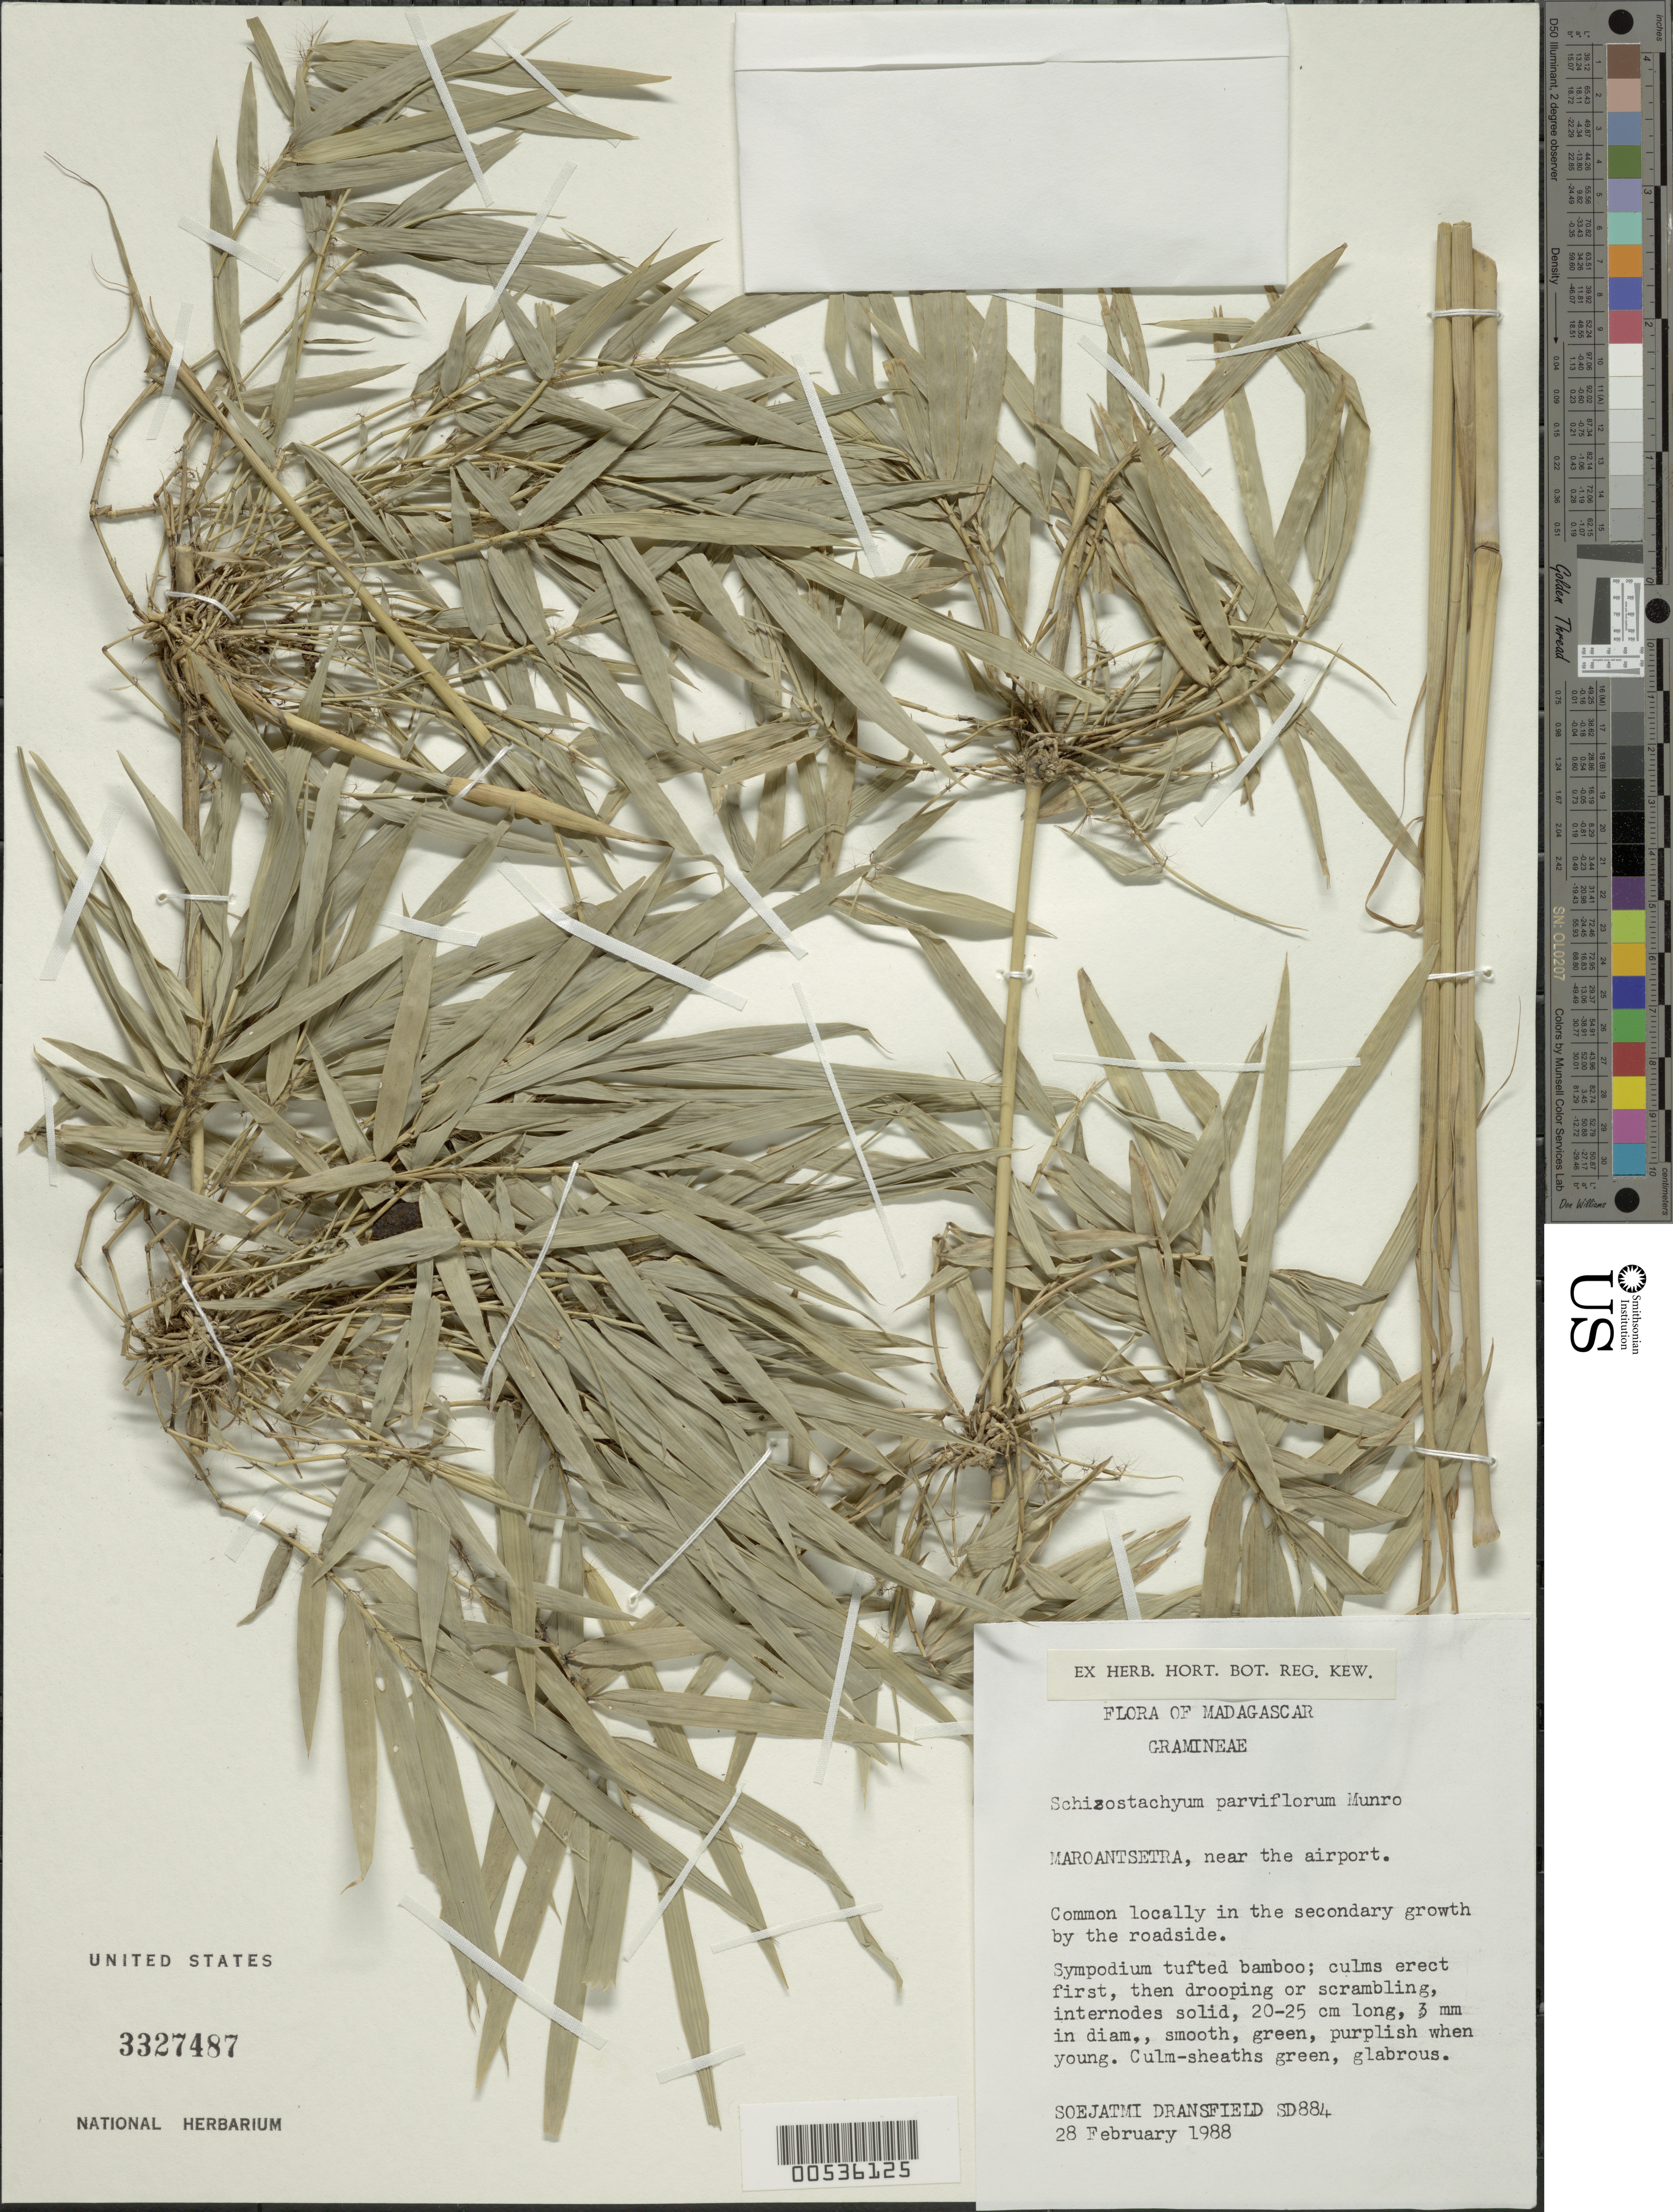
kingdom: Plantae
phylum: Tracheophyta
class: Liliopsida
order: Poales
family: Poaceae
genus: Schizostachyum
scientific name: Schizostachyum parvifolium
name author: Munro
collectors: S. Dransfield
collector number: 884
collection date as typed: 28 Feb 1988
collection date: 1988-02-28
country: Madagascar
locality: Maroantsetra, near the airport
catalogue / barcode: US 3327487